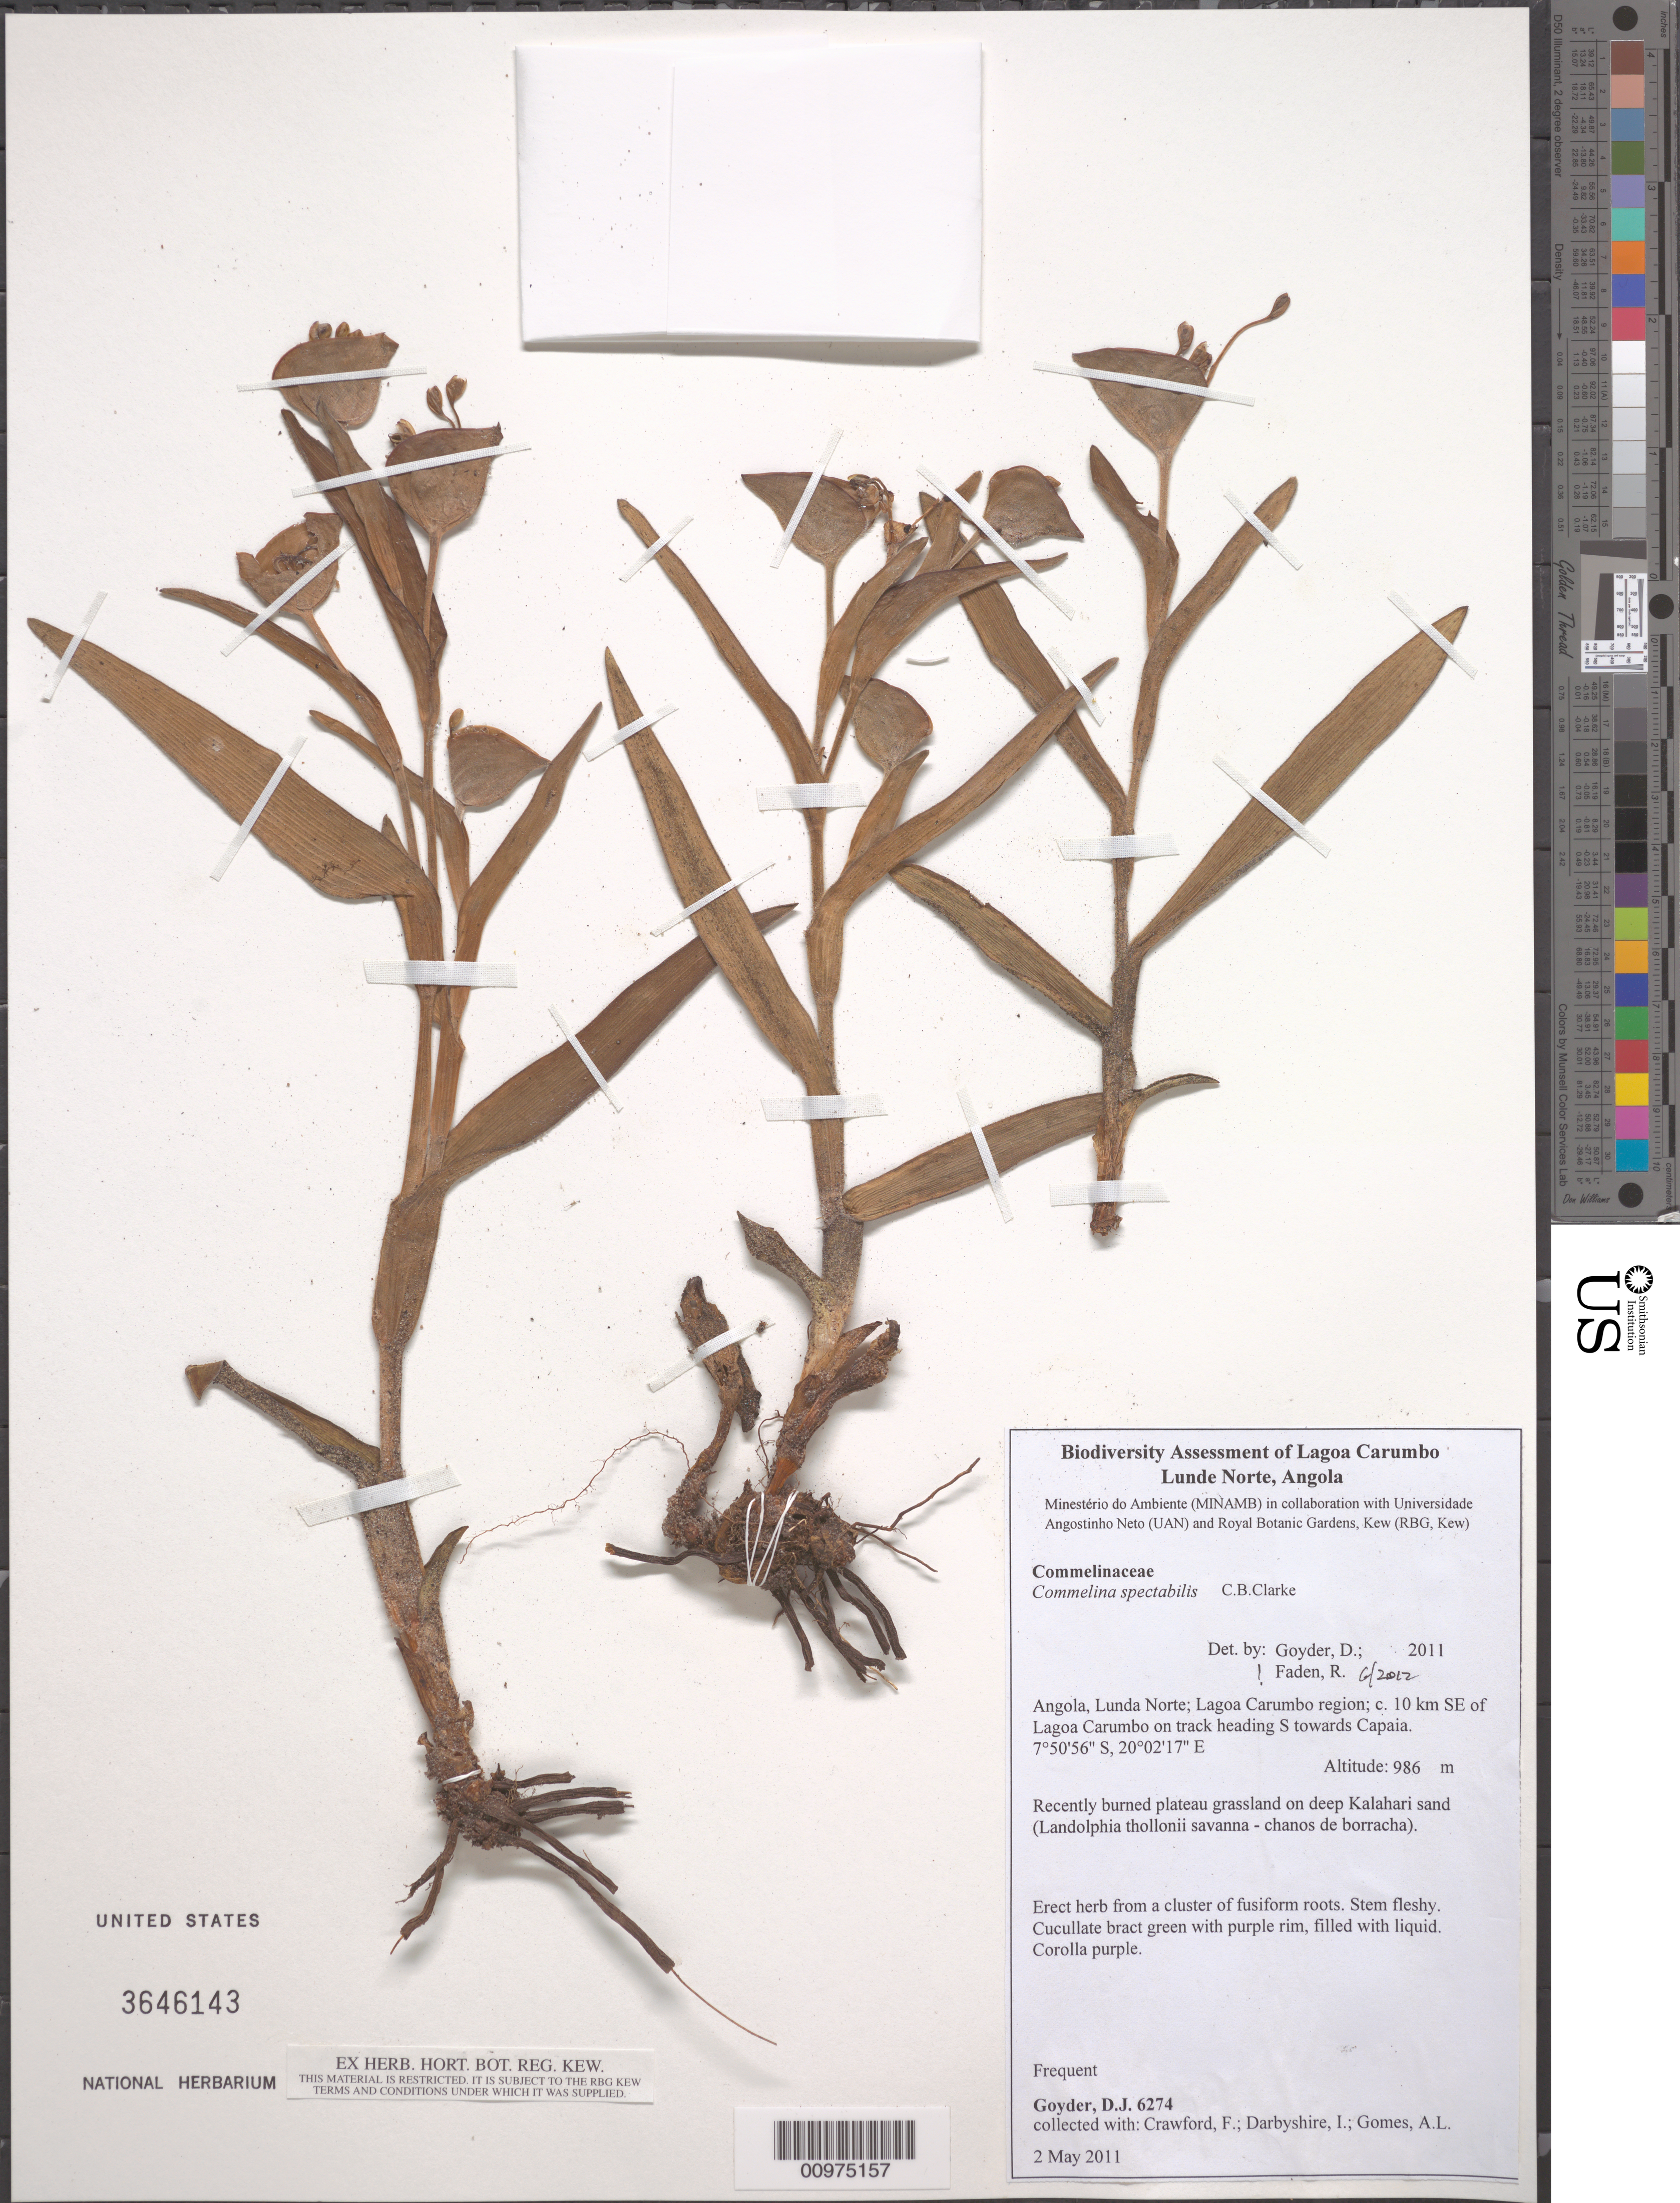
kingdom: Plantae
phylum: Tracheophyta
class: Liliopsida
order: Commelinales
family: Commelinaceae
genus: Commelina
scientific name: Commelina spectabilis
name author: C.B. Clarke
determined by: Faden, Robert B., (US), Smithsonian Institution - National Museum of Natural History (UNITED STATES)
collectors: D. Goyder, F. Crawford, I. Darbyshire & A. L. Gomes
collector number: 6274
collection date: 2011-05-02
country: Angola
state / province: Lunda Norte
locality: Lagoa Carumbo region; c. 10 km SE of Lagoa Carumbo on track heading S towards Capaia.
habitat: Recently burned plateau grassland on deep Kalahari sand (Landolphia thollonii savanna - chanos de borracha).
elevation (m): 986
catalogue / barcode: US 3646143